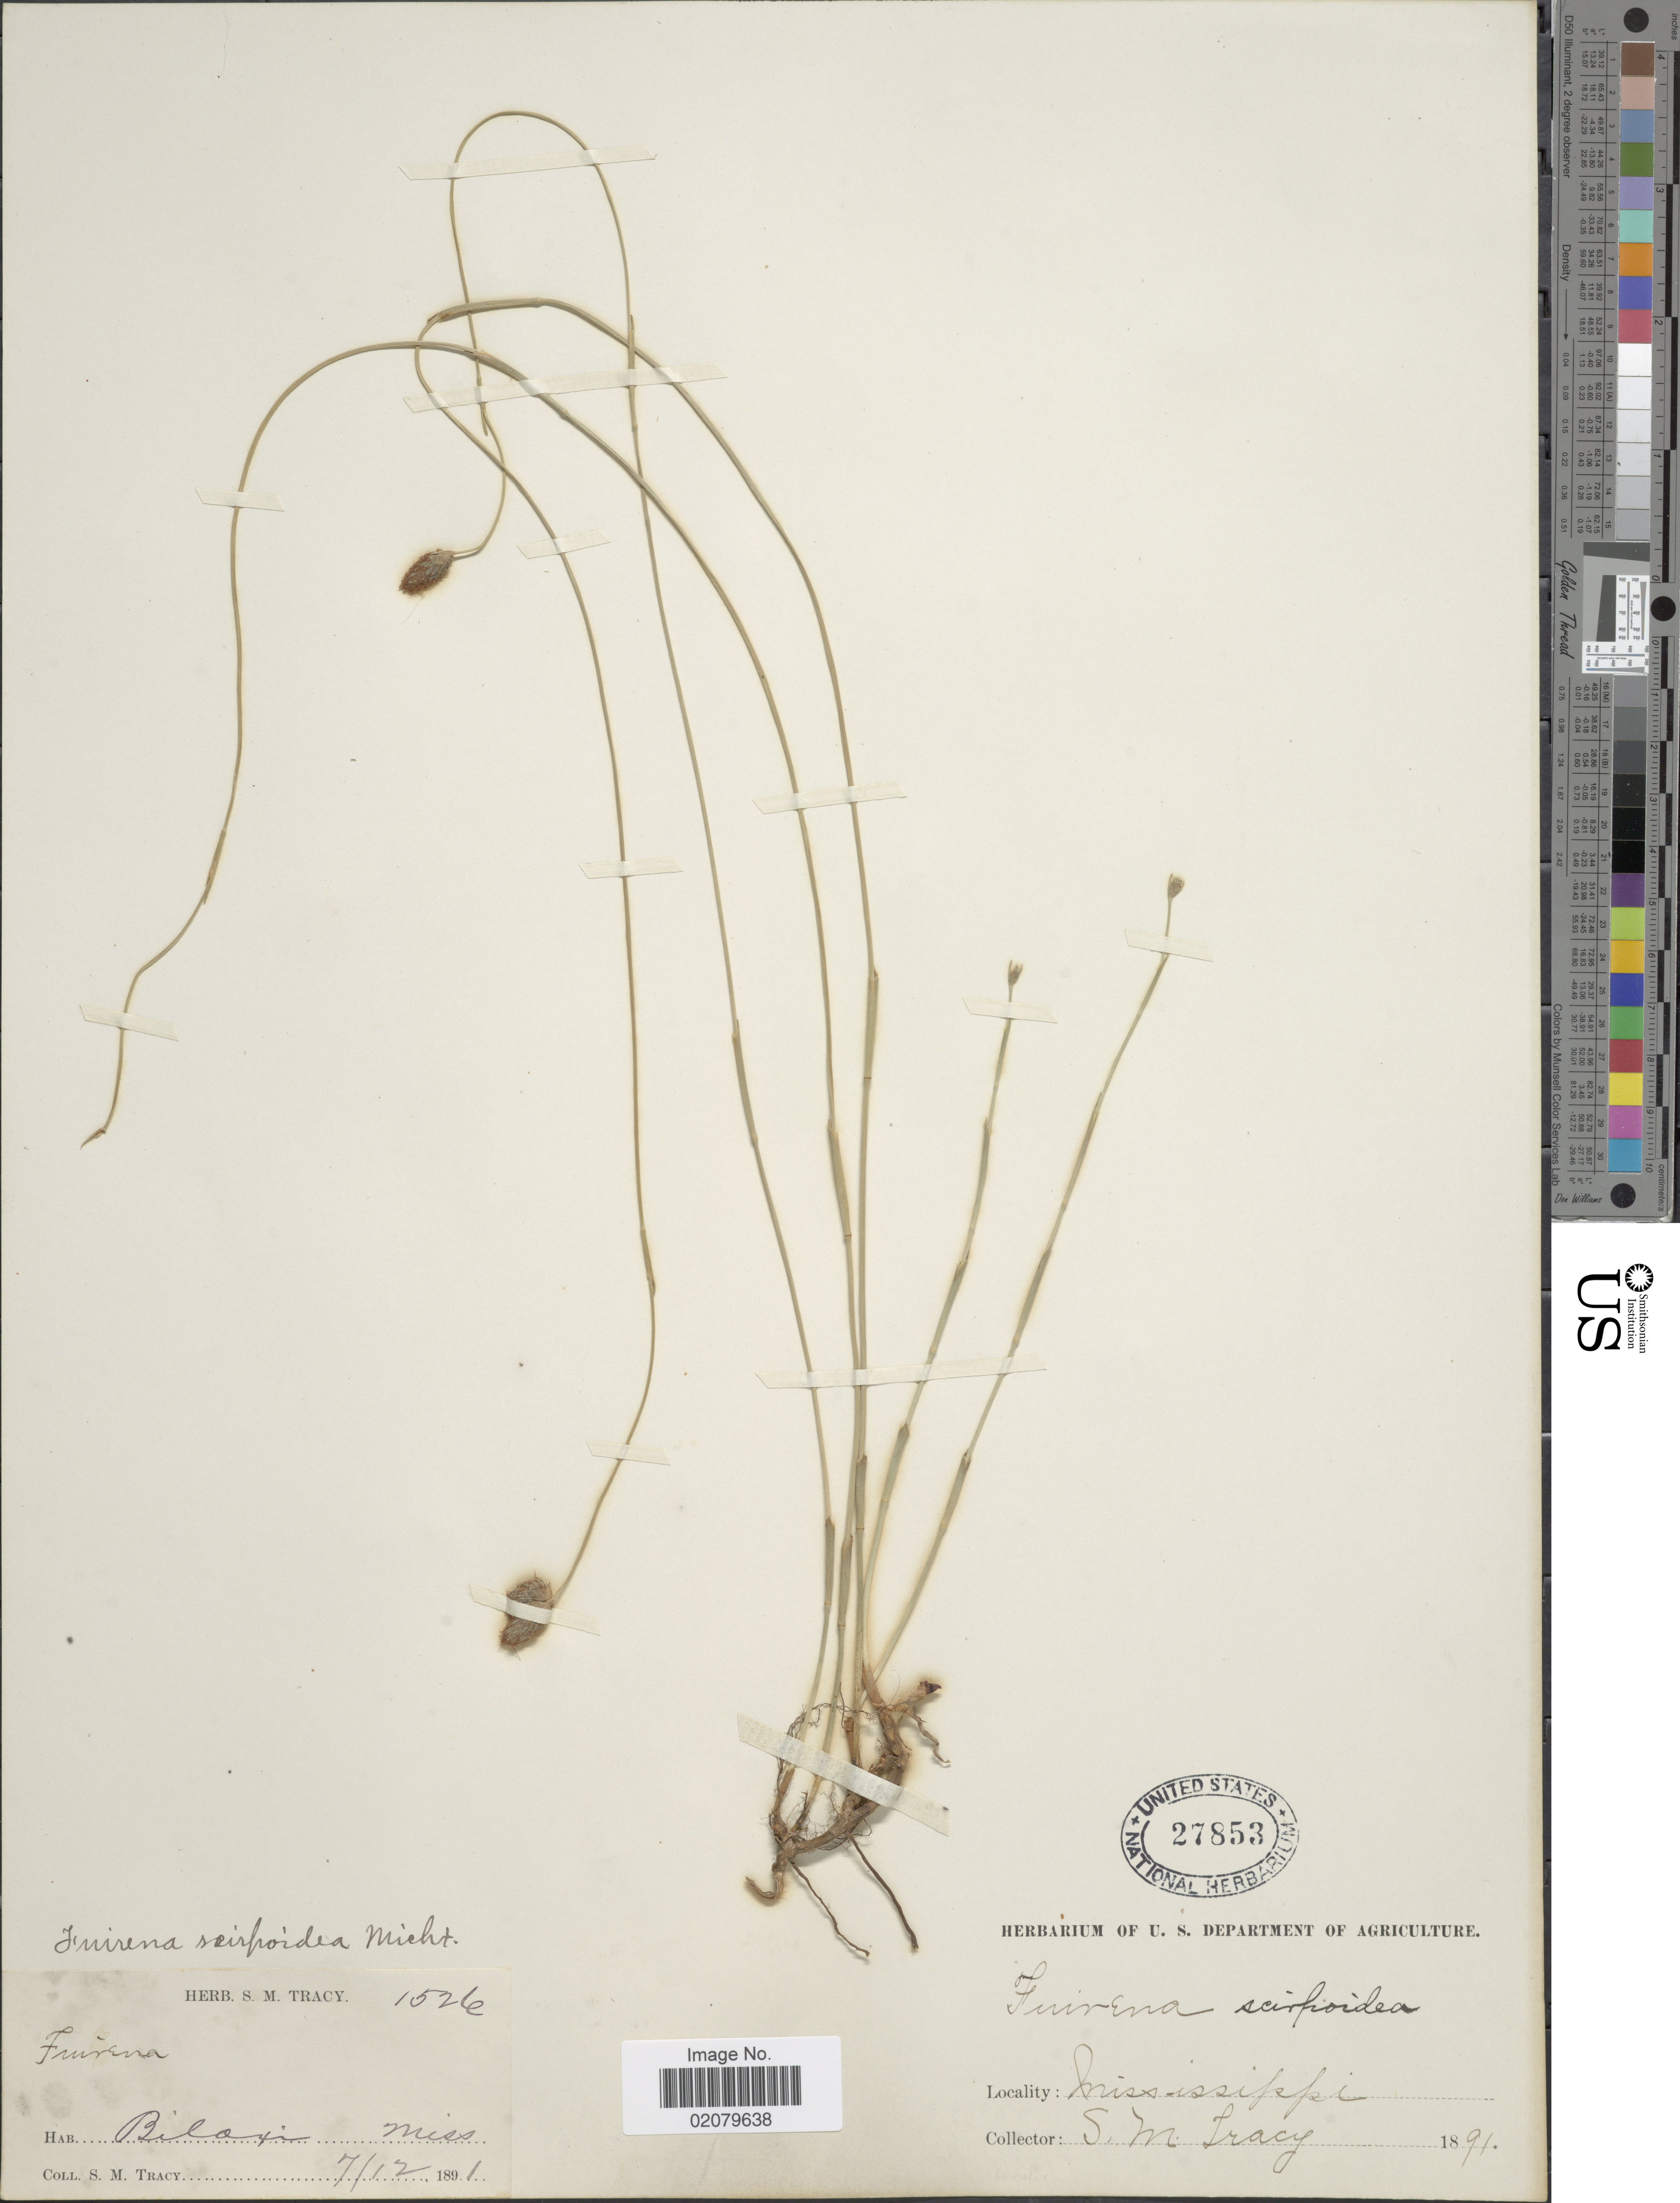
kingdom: Plantae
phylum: Tracheophyta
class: Liliopsida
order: Poales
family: Cyperaceae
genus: Fuirena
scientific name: Fuirena scirpoidea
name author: Michx.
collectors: S. M. Tracy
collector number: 1526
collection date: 1891-07-12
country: United States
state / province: Mississippi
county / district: Harrison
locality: Biloxi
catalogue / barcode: US 27853